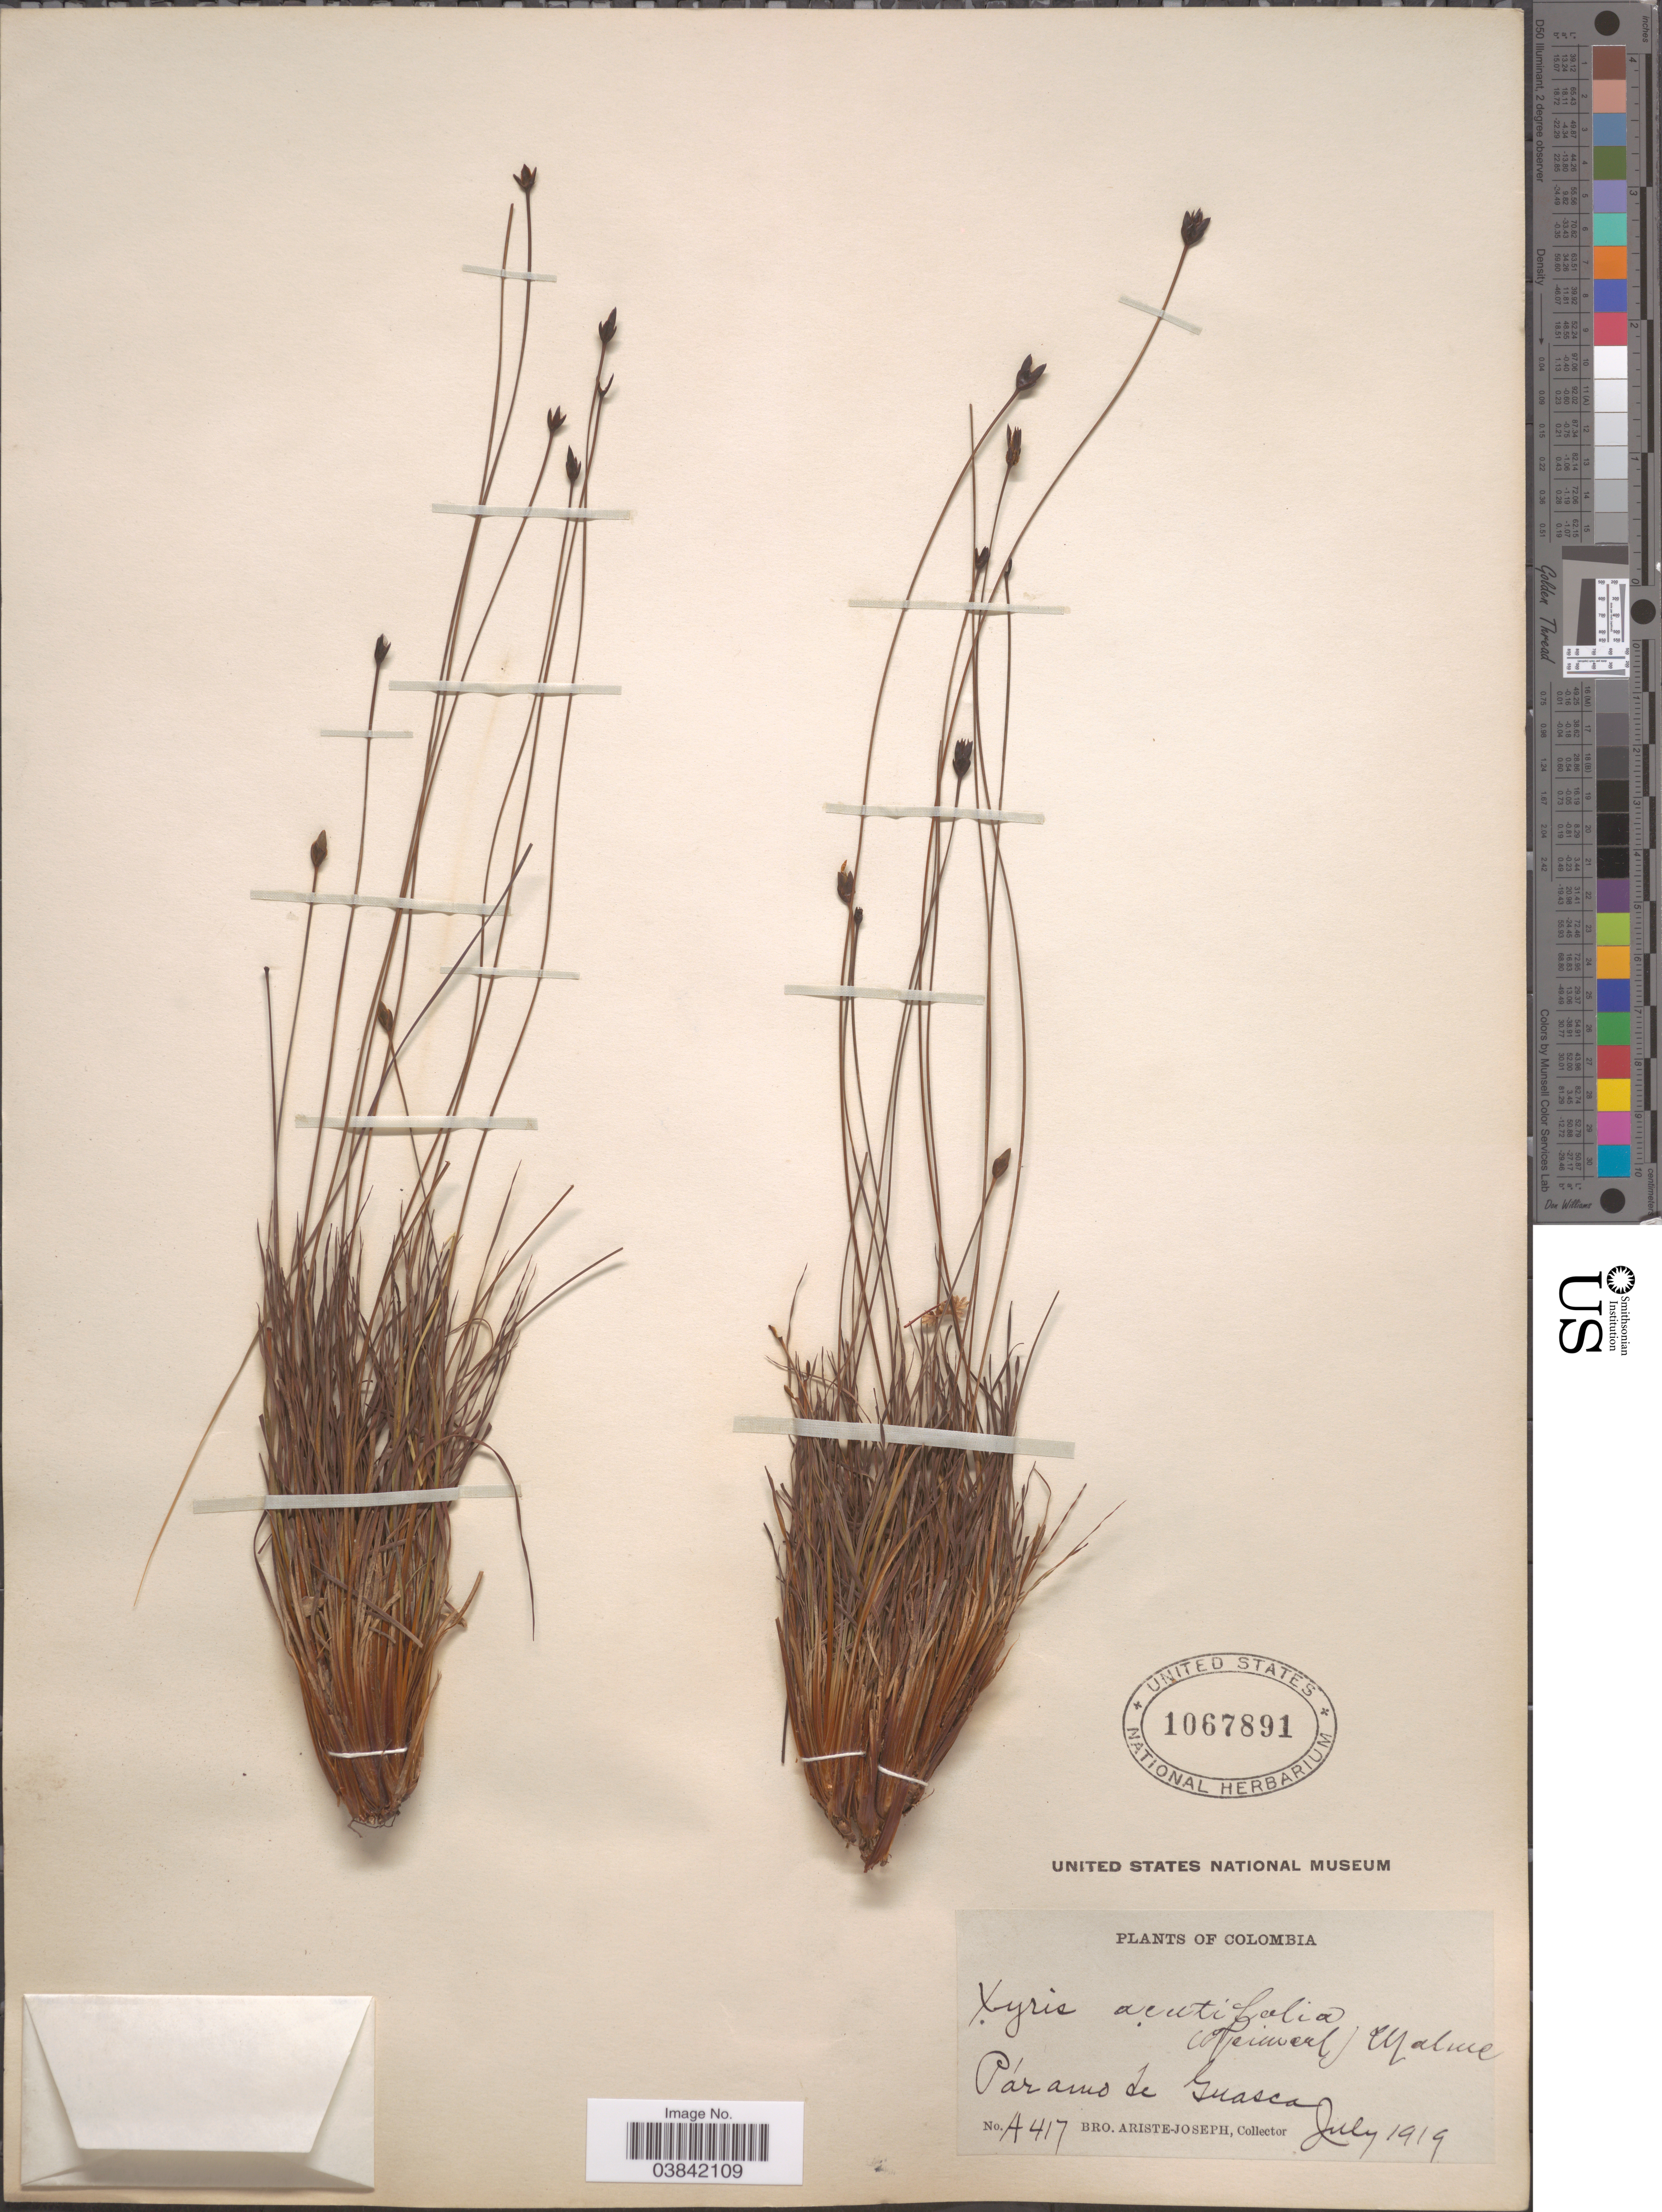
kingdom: Plantae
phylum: Tracheophyta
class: Liliopsida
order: Poales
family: Xyridaceae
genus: Xyris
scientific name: Xyris acutifolia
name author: (Heimerl) Malme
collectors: Bro. Ariste-Joseph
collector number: A417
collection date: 1919-07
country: Colombia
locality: Páramo de Guasca.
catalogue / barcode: US 1067891